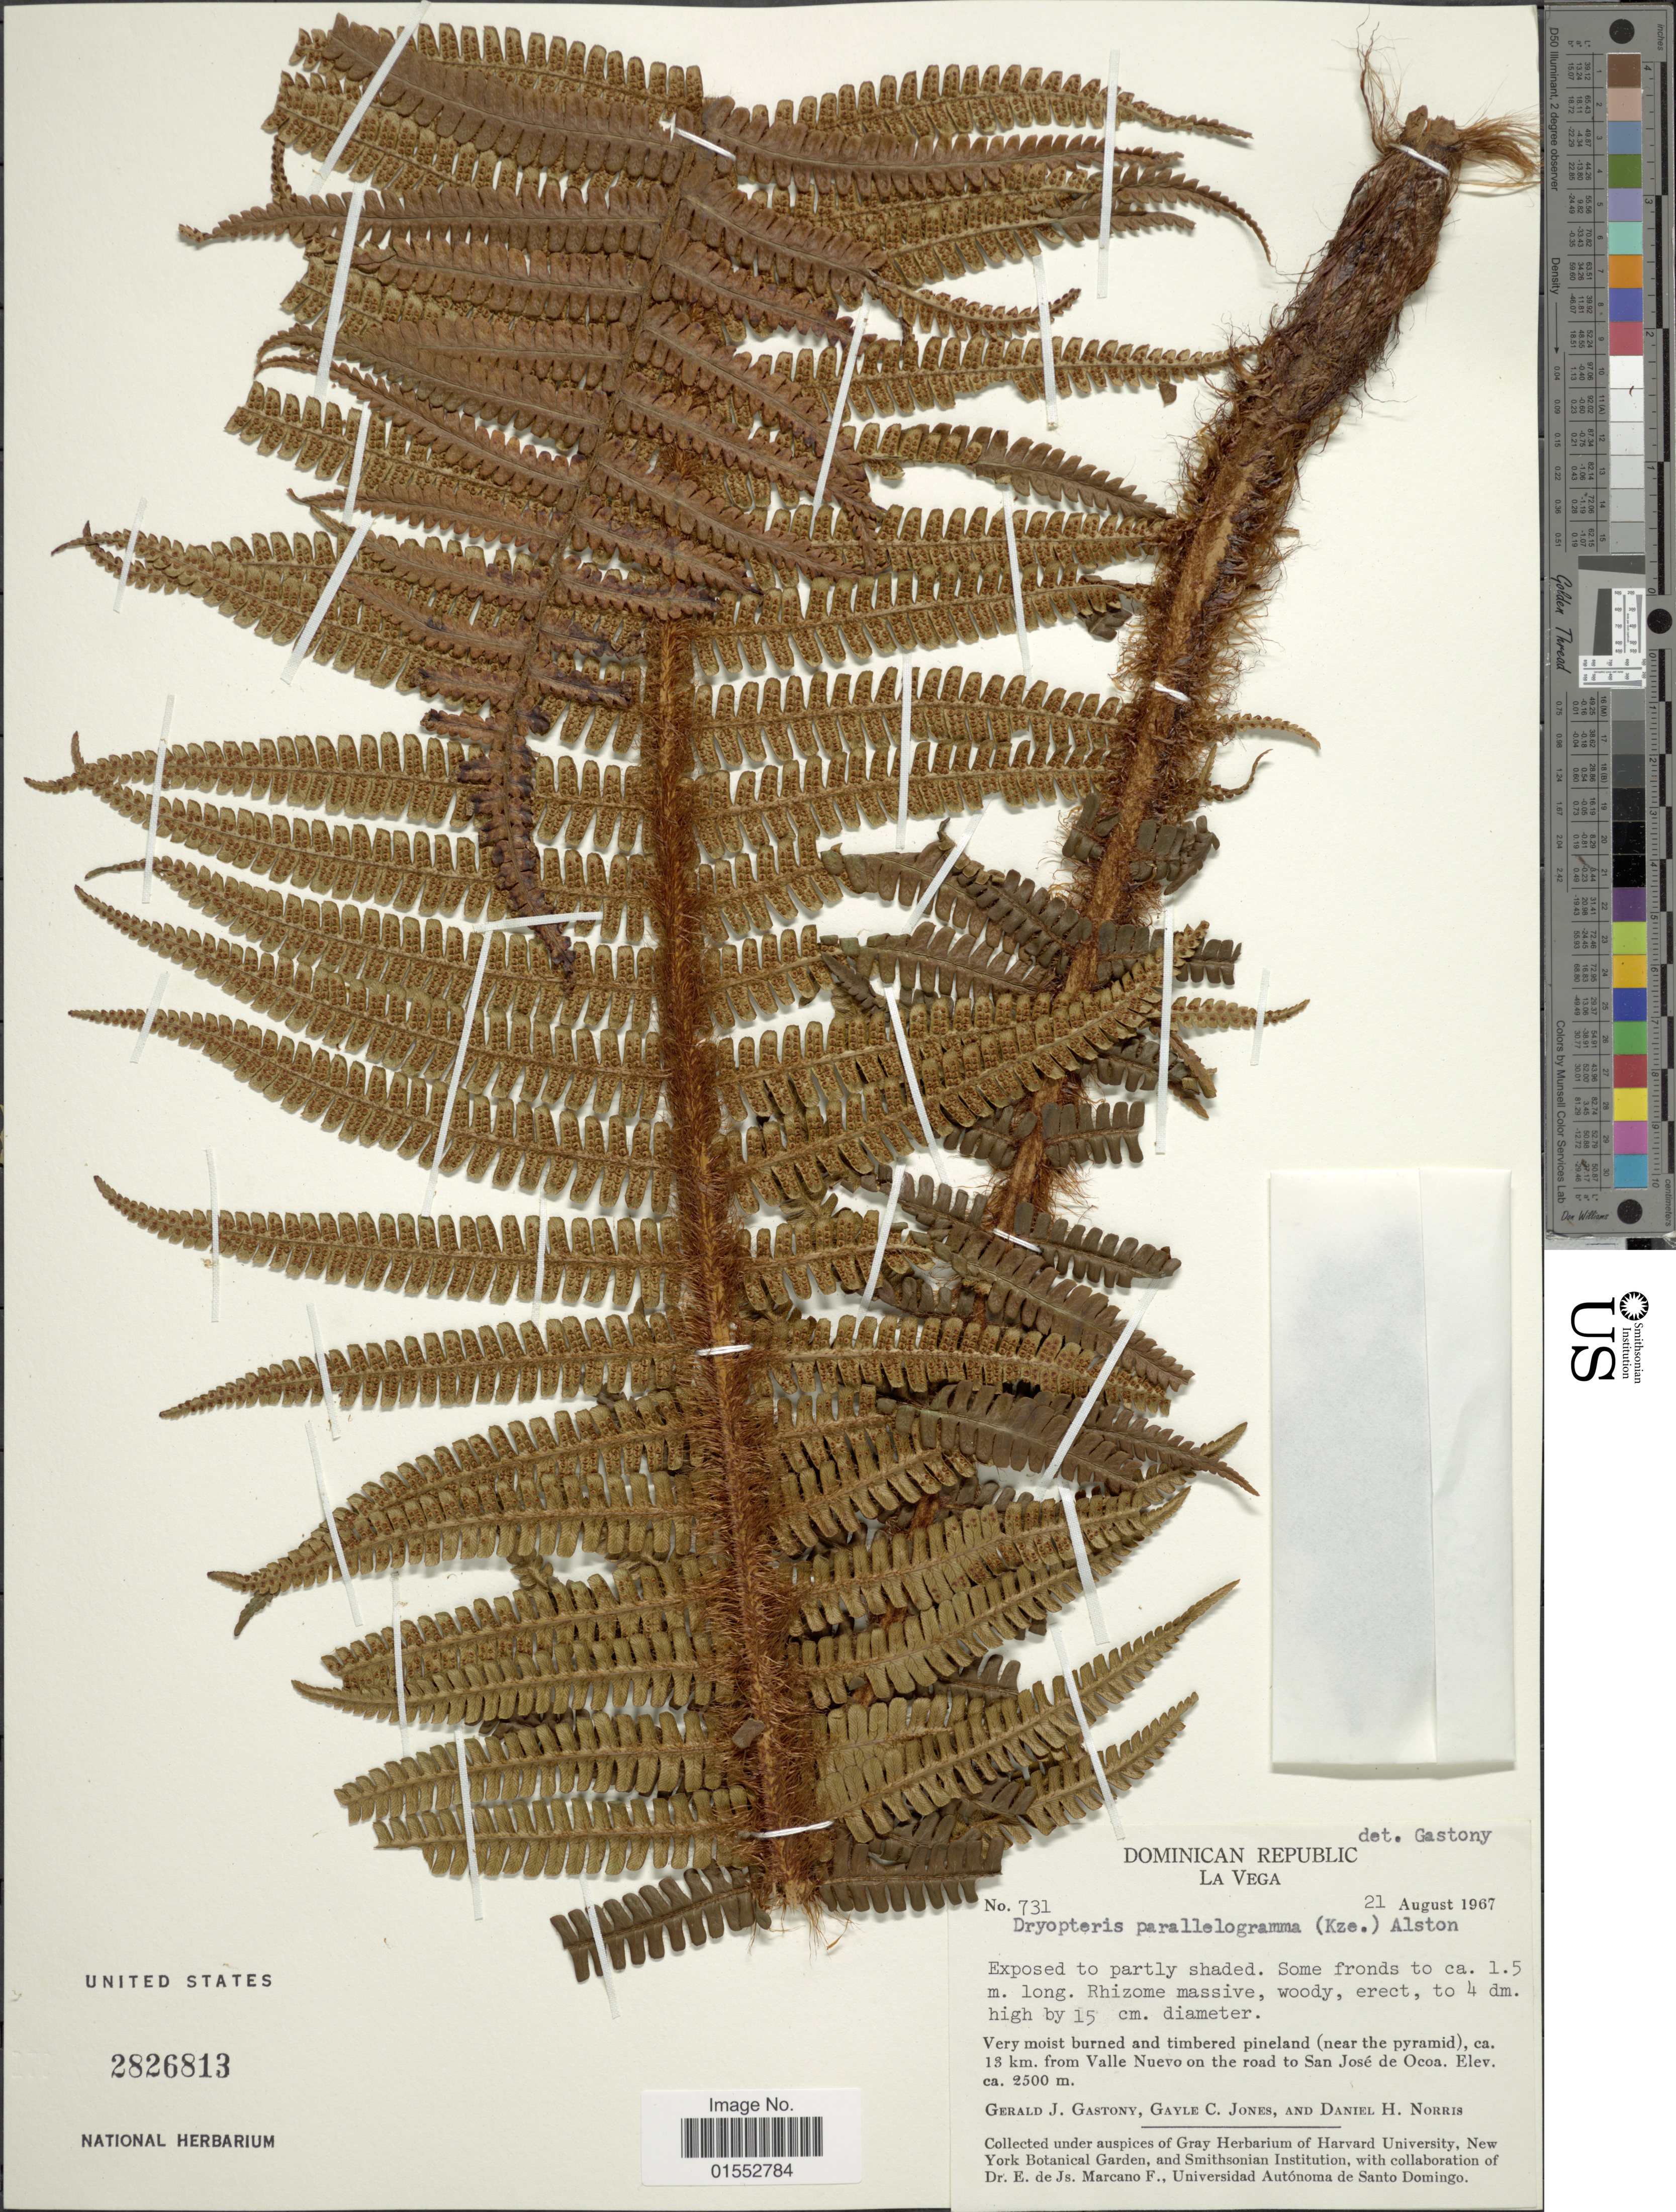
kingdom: Plantae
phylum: Tracheophyta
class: Polypodiopsida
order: Polypodiales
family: Dryopteridaceae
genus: Dryopteris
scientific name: Dryopteris wallichiana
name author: (Spreng.) Hyl.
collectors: G. Gastony, G. C. Jones & D. H. Norris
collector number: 731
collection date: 1967-08-21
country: Dominican Republic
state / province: La Vega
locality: Ca. 13 km from Valle Nuevo on the road to San José de Ocoa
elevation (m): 2500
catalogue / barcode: US 2826813